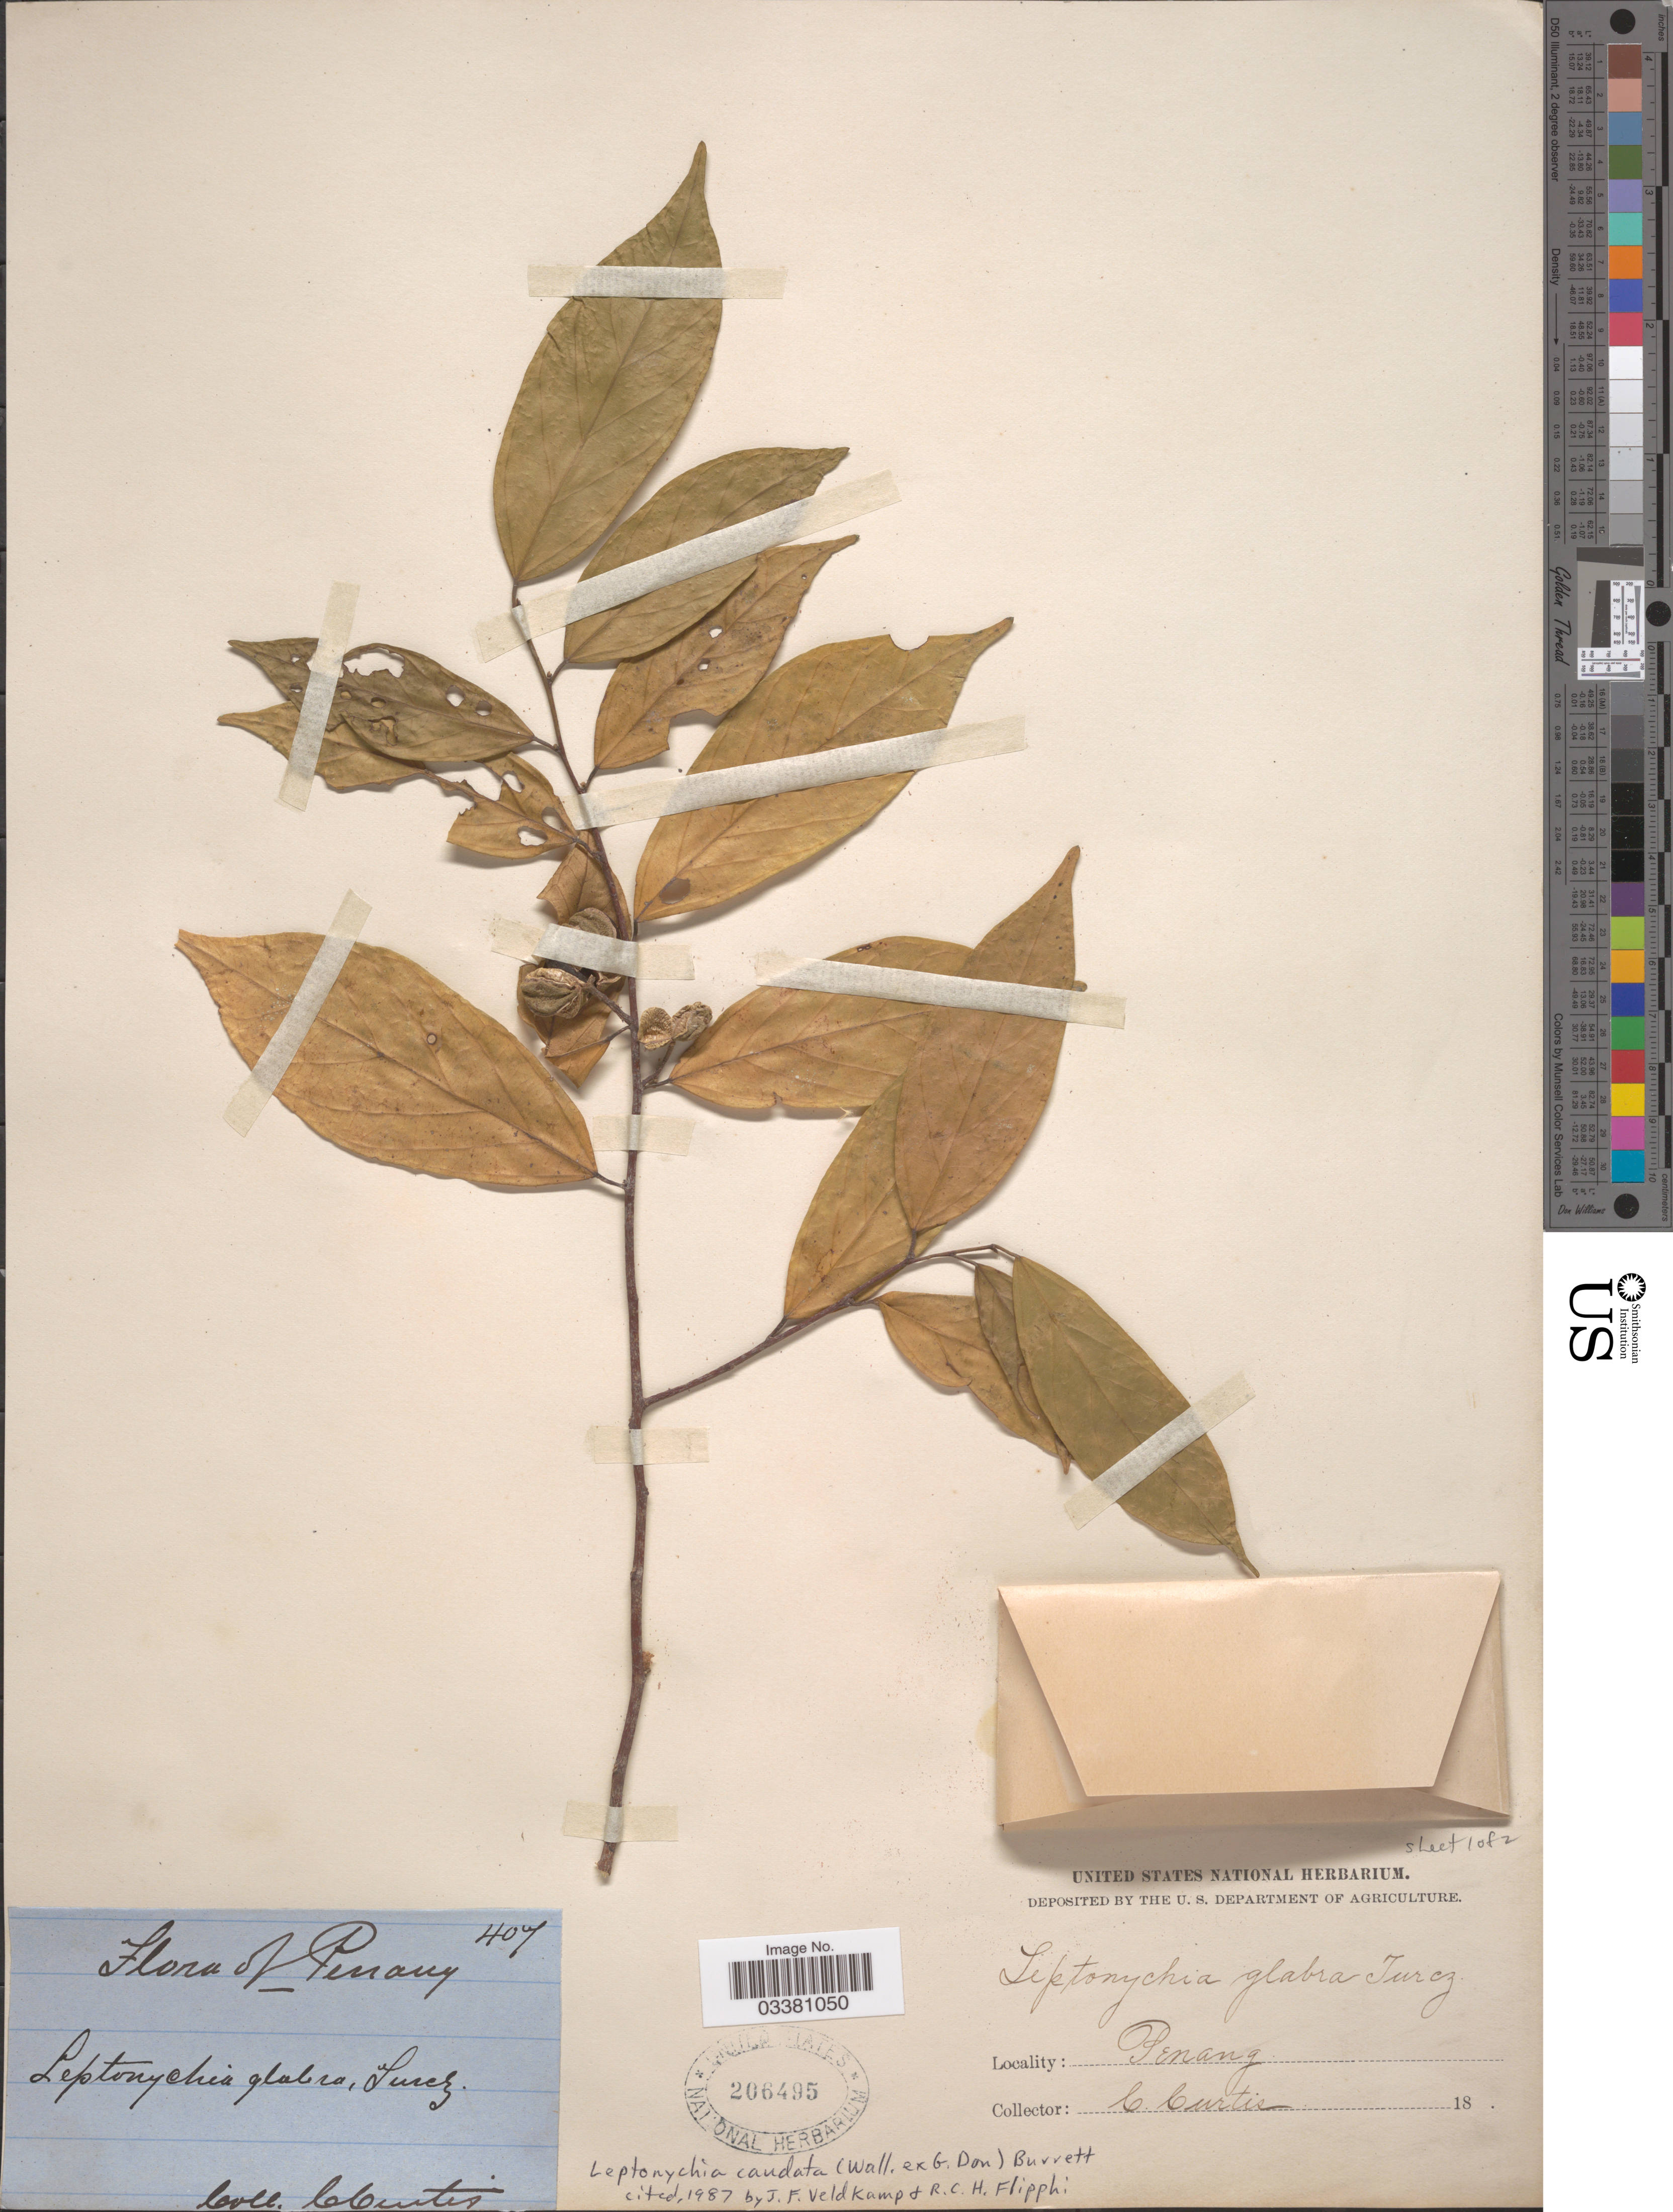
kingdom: Plantae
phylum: Tracheophyta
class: Magnoliopsida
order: Malvales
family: Malvaceae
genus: Leptonychia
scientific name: Leptonychia caudata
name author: Burret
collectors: C. Curtis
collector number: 407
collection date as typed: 18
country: Malaysia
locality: Penang.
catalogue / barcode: US 206495